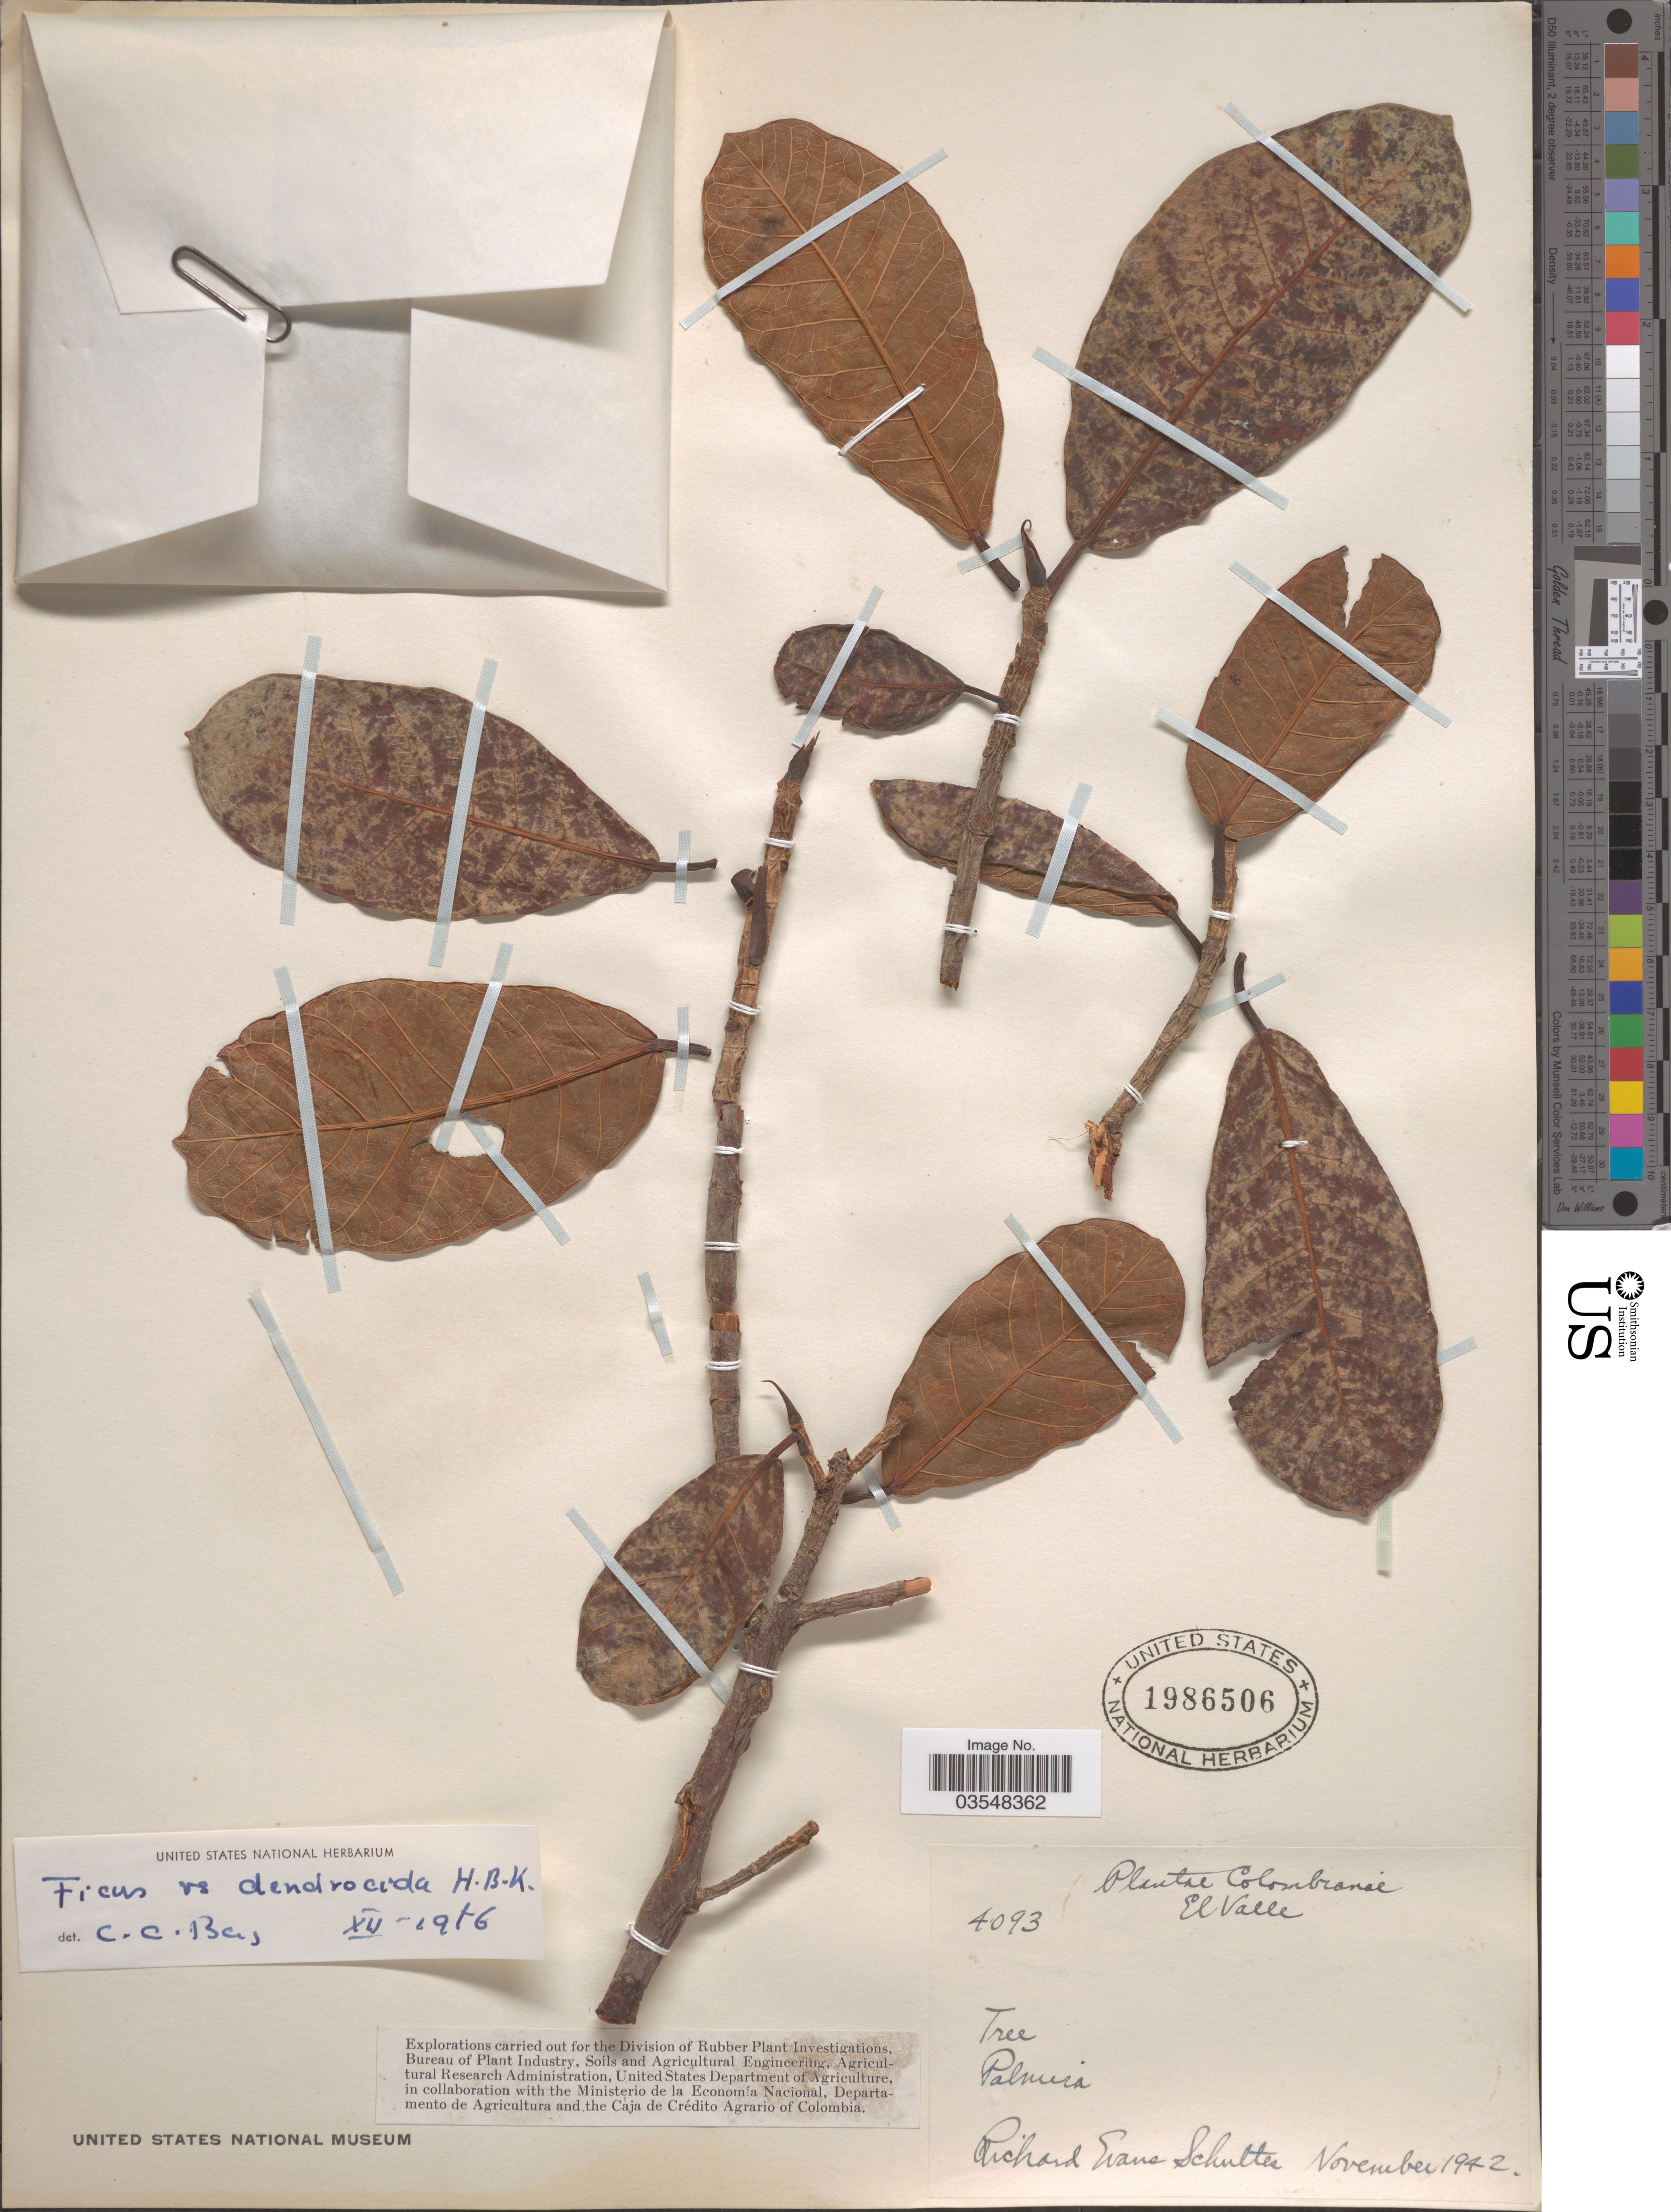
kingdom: Plantae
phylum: Tracheophyta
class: Magnoliopsida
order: Rosales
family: Moraceae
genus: Ficus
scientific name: Ficus dendrocida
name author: Kunth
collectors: R. E. Schultes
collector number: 4093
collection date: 1942-11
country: Colombia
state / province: Valle del Cauca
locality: El Valle. Palmira.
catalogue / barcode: US 1986506